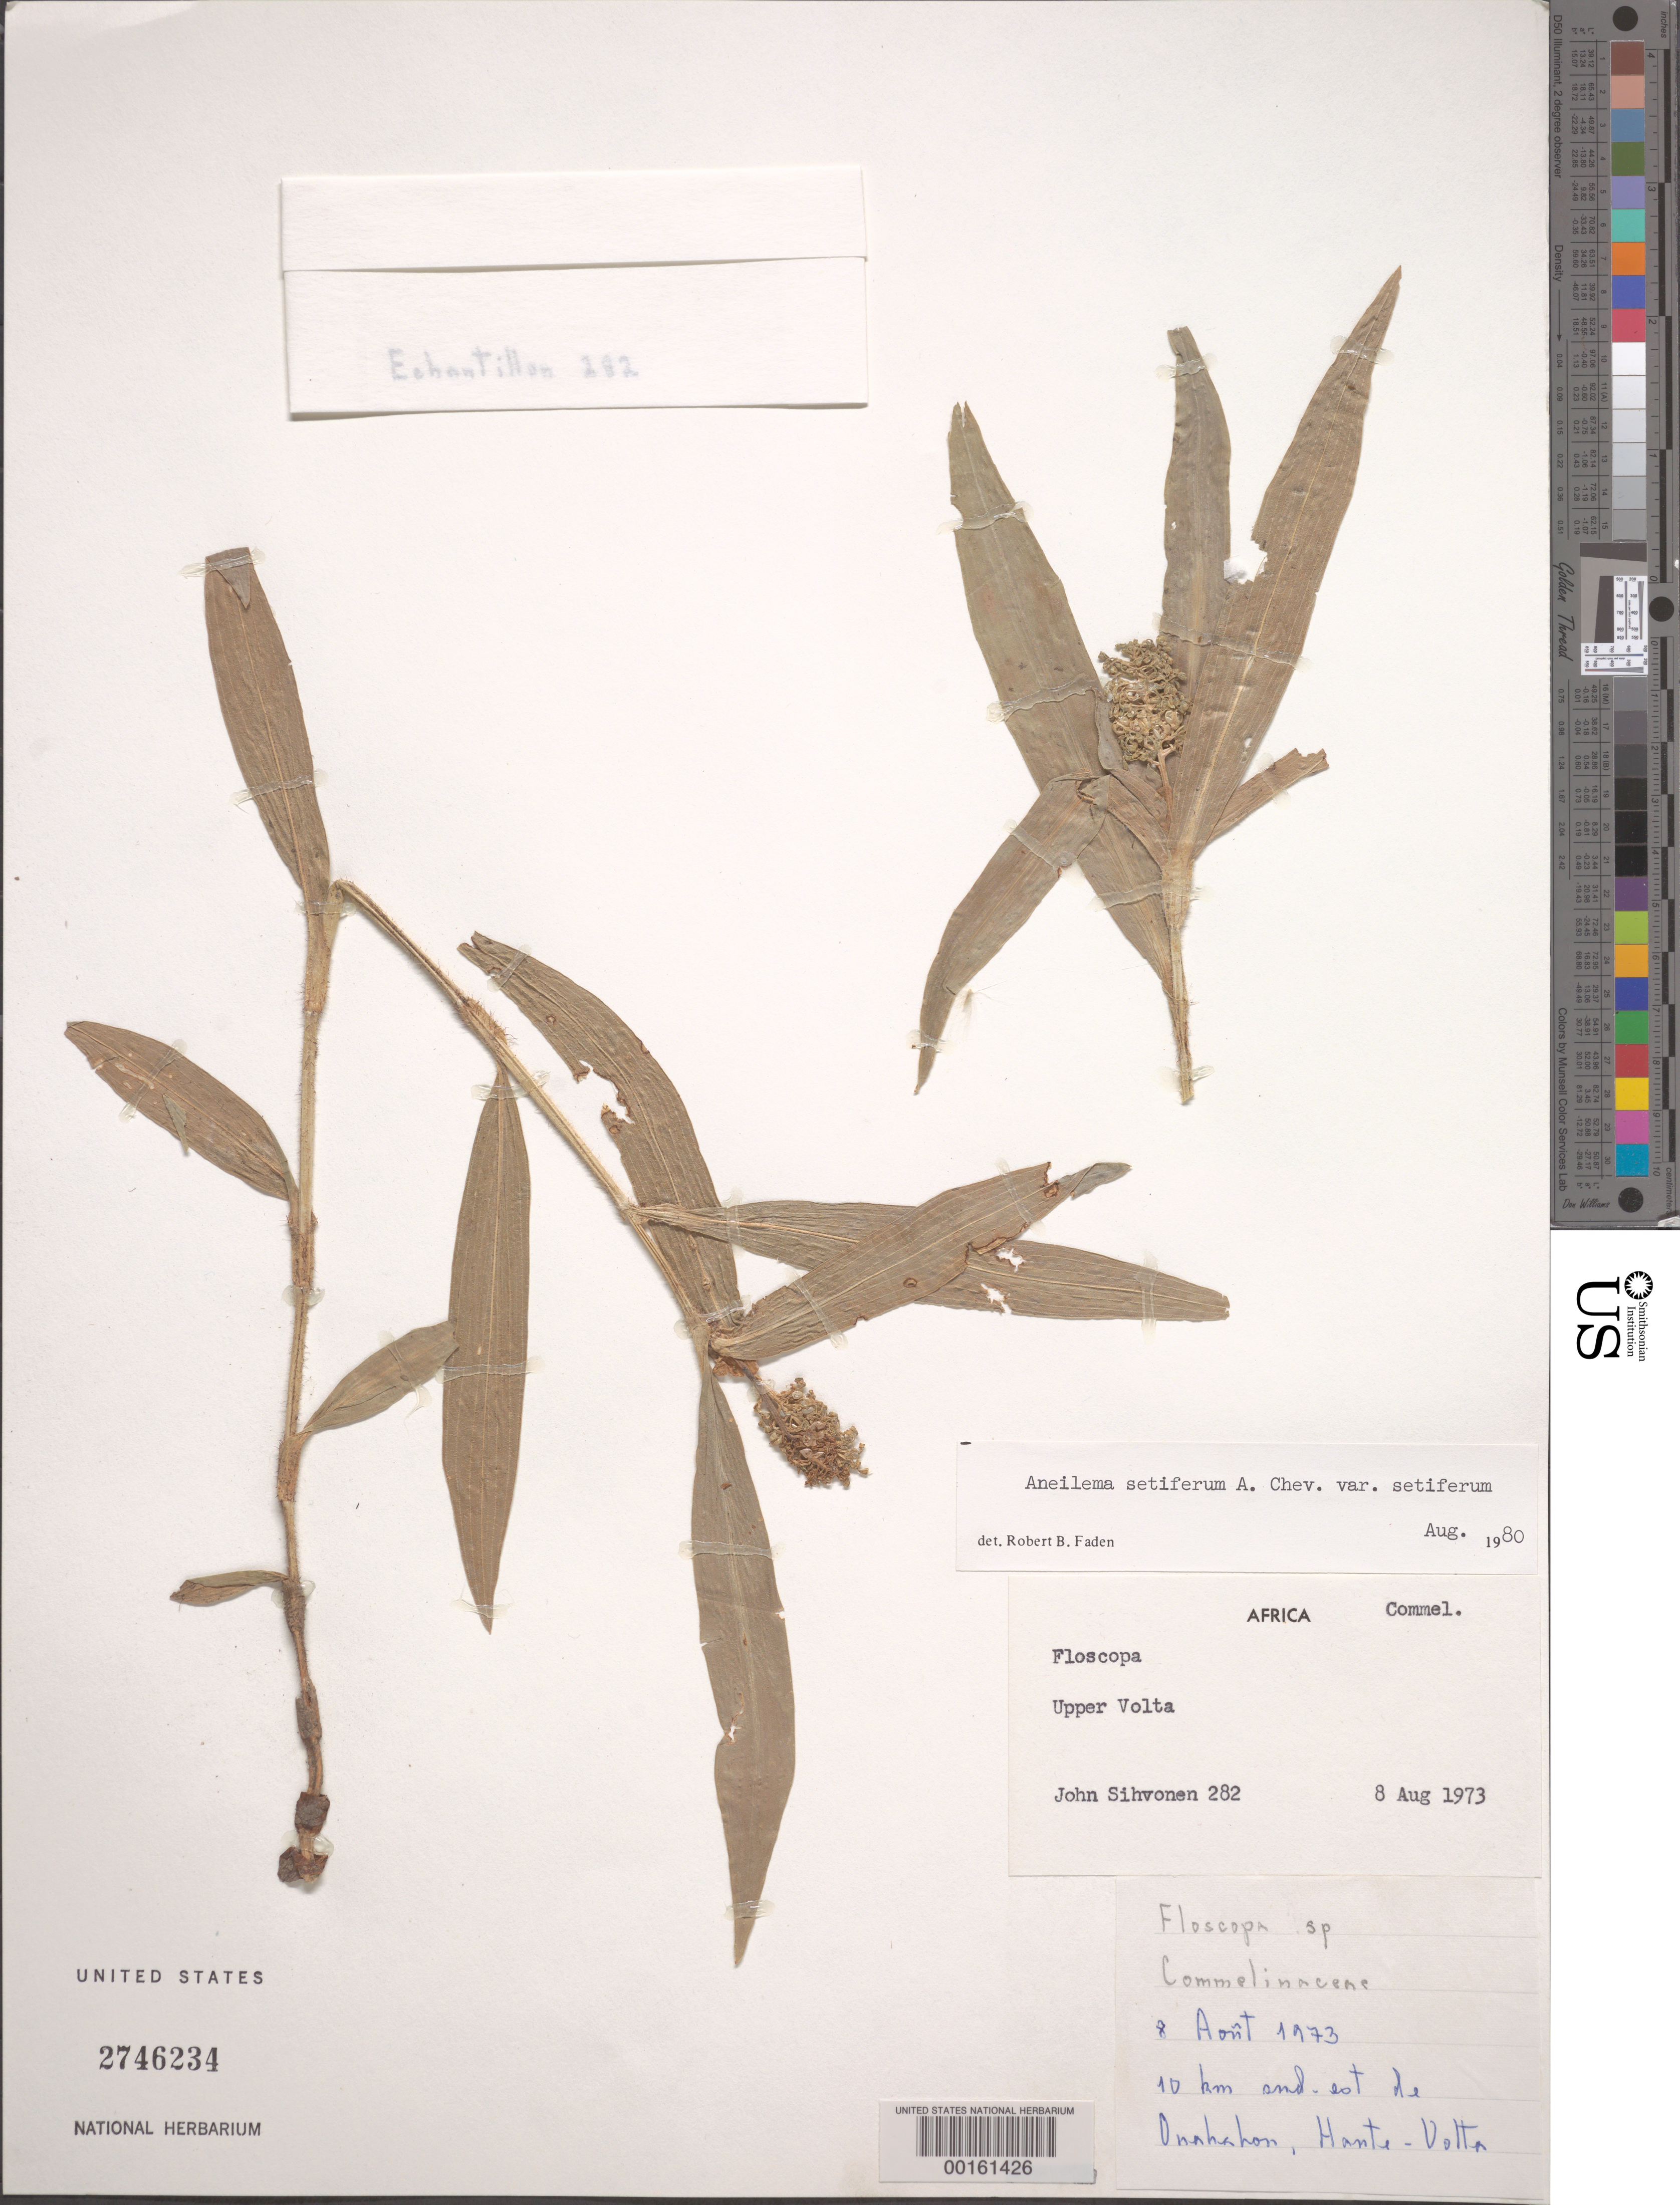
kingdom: Plantae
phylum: Tracheophyta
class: Liliopsida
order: Commelinales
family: Commelinaceae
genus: Aneilema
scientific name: Aneilema setiferum var. setiferum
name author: A. Chev.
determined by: Faden, Robert B., (US), Smithsonian Institution - National Museum of Natural History (UNITED STATES)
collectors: J. Sihvonen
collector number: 282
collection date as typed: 08 Aug 1973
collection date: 1973-08-08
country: Burkina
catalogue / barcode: US 2746234